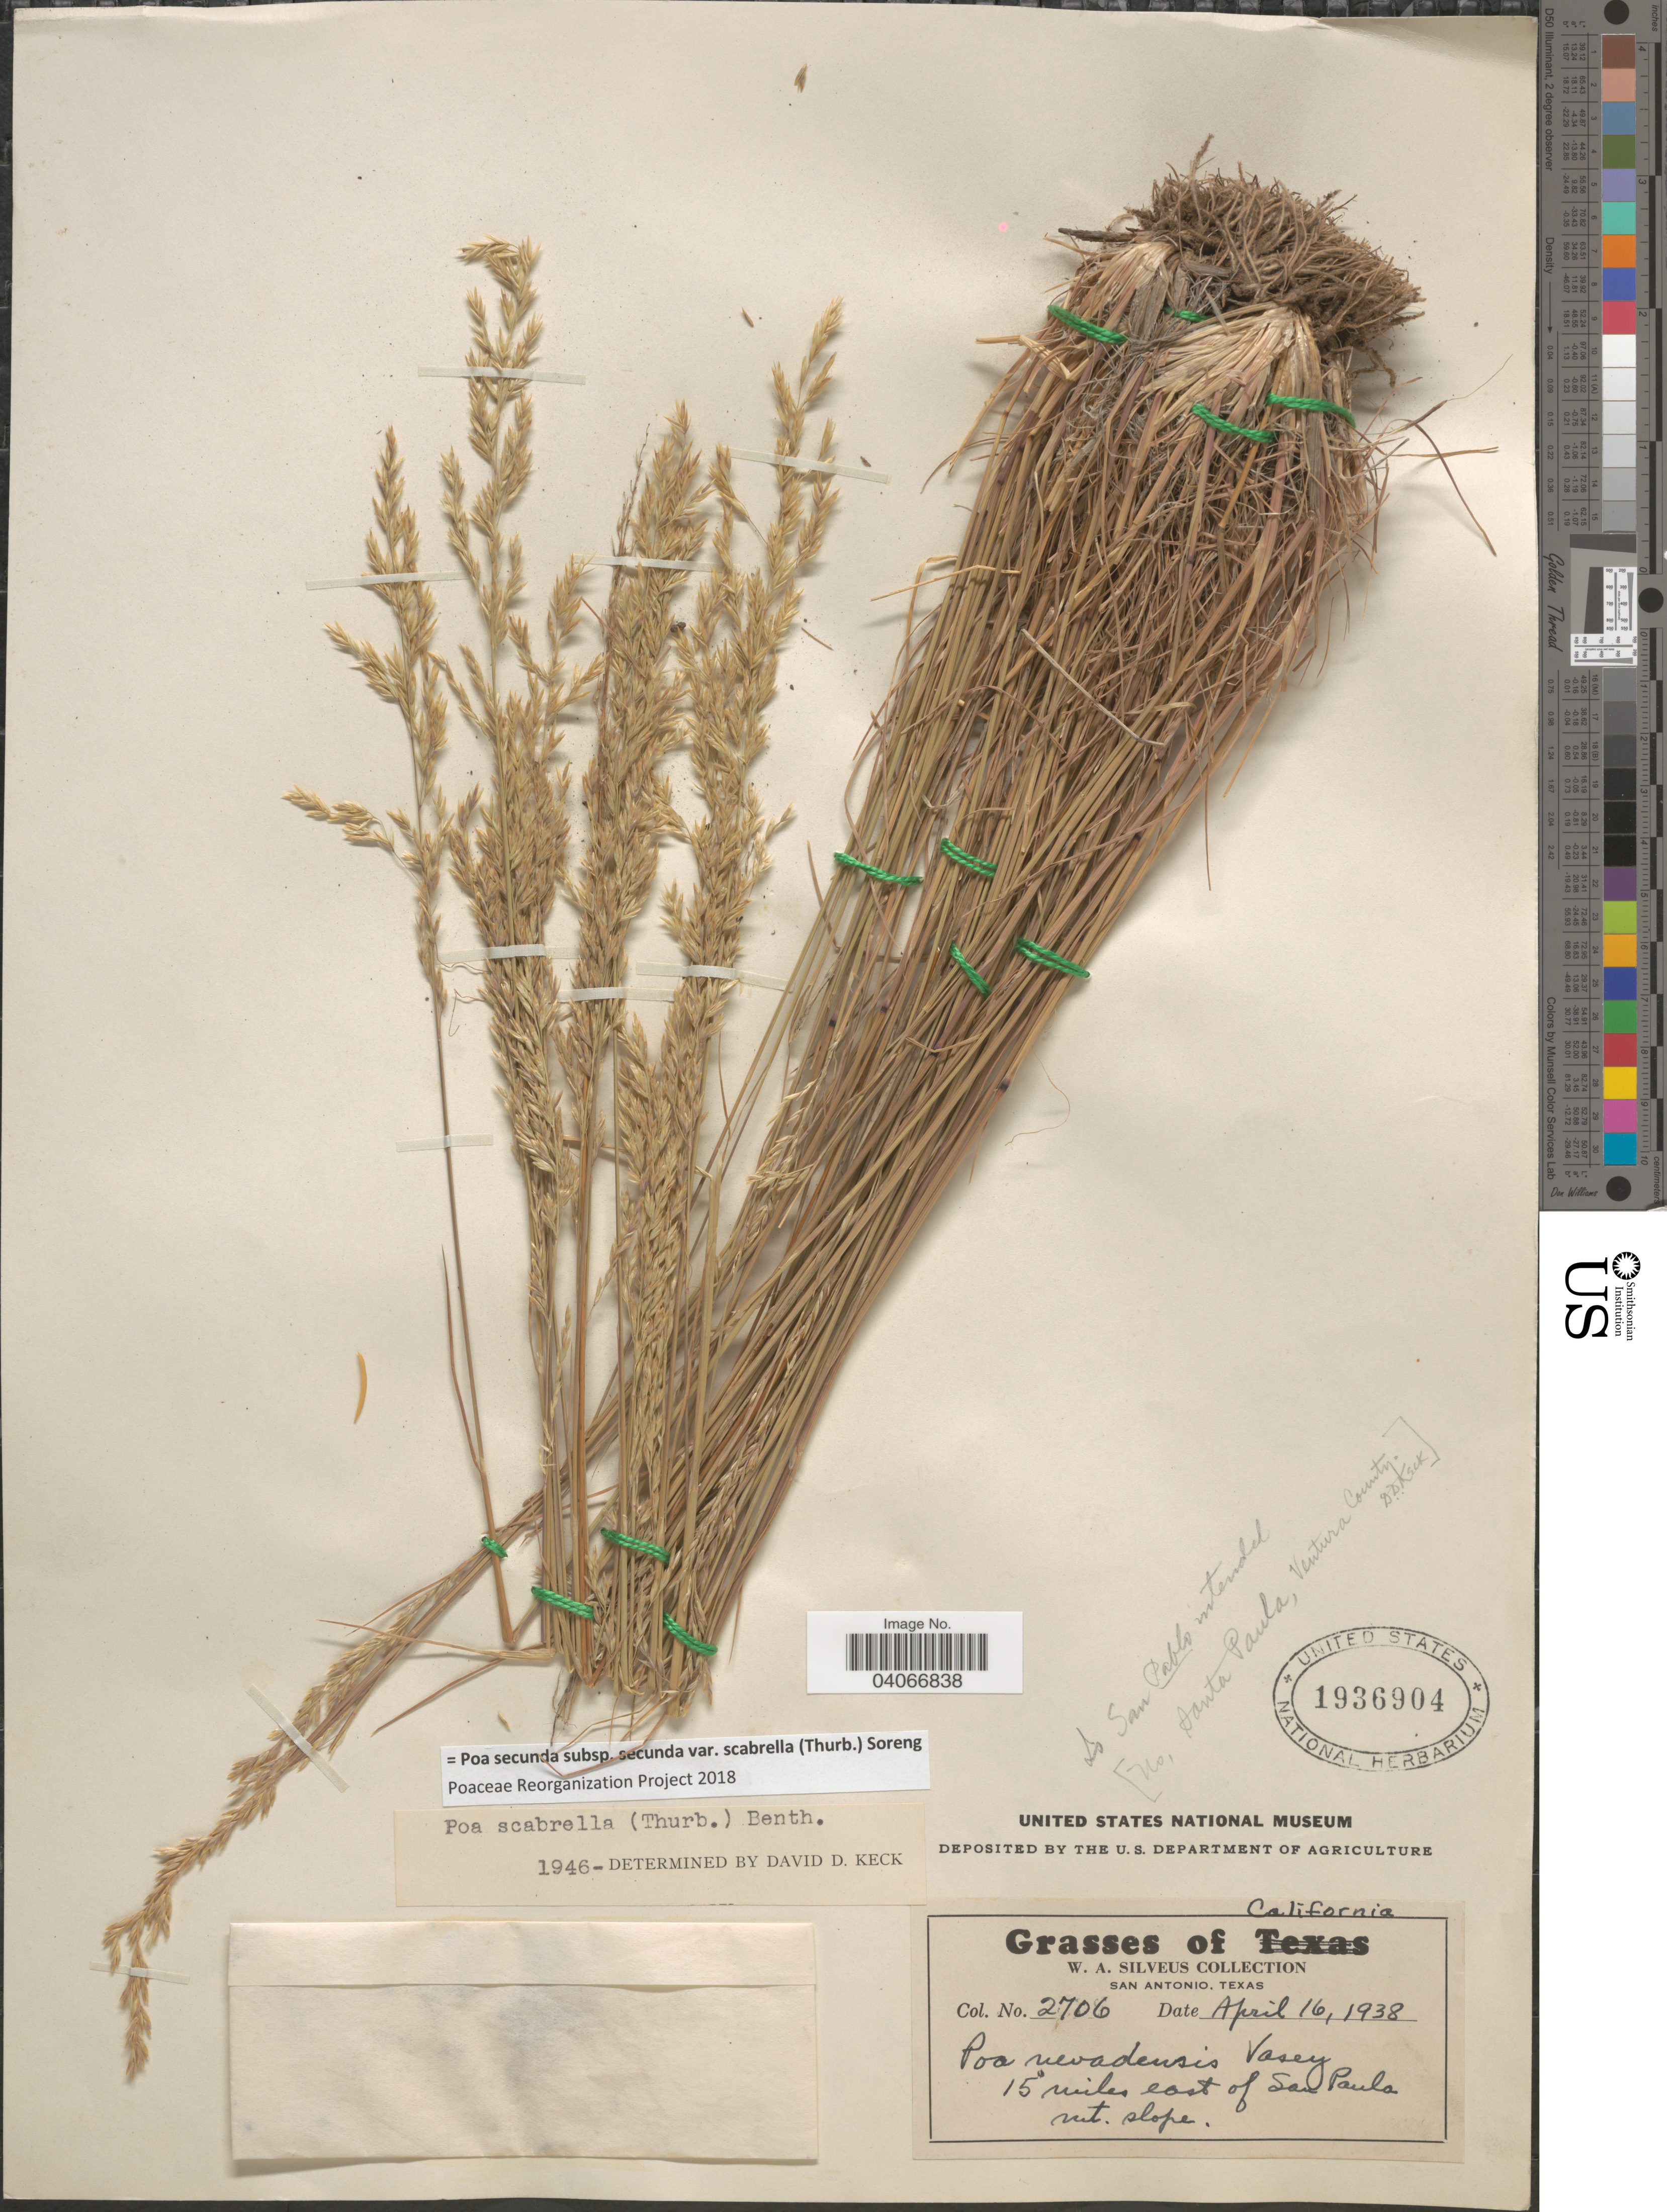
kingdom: Plantae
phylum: Tracheophyta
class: Liliopsida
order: Poales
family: Poaceae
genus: Poa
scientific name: Poa secunda subsp. secunda var. scabrella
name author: (Thurb.) Soreng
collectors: W. Silveus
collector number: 2706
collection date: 1938-04-16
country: United States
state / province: California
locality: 15 miles east of San Paula mt. slope.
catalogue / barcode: US 1936904